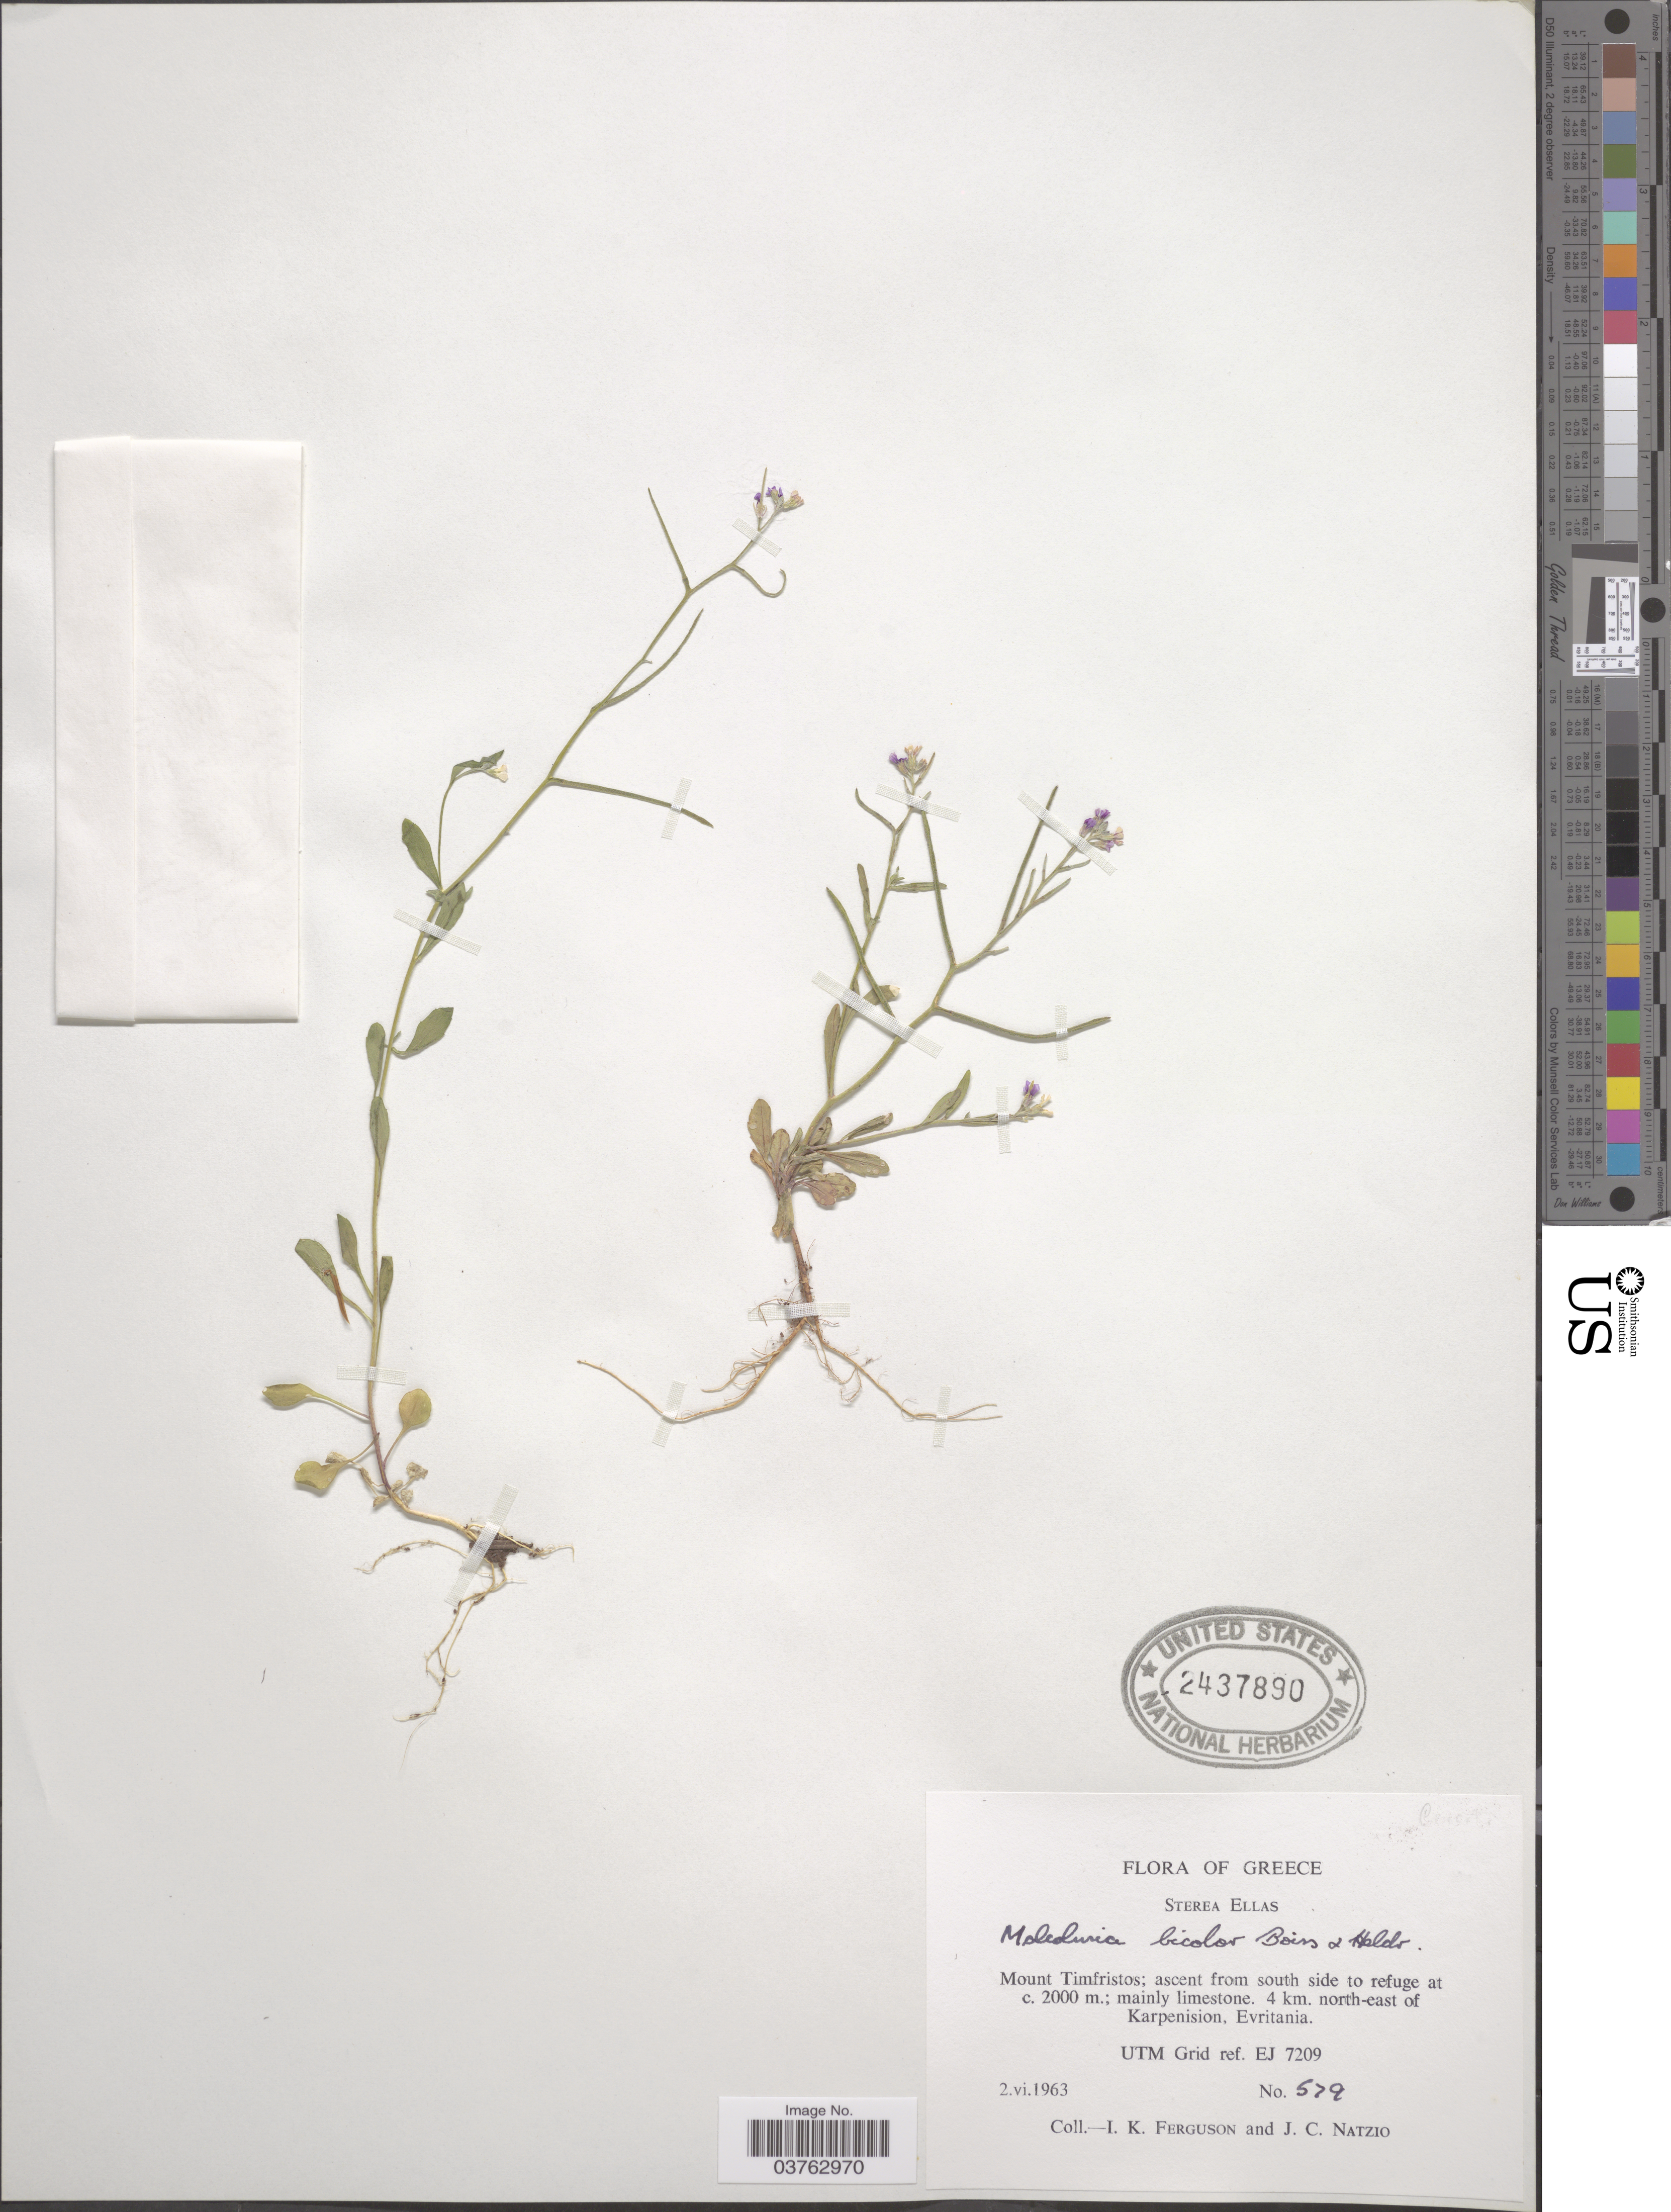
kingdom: Plantae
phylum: Tracheophyta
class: Magnoliopsida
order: Brassicales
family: Brassicaceae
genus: Malcolmia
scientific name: Malcolmia bicolor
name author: Boiss. & Heldr.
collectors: I. K. Ferguson & J. Natzio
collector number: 579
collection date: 1963-06-02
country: Greece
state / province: Central Greece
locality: Sterea Ellas. Mount Timfristos; ascent from south side to refuge. 4 km. north-east of Karpenision, Evritania. UTM Grid ref. EJ 7209.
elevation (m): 2000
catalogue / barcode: US 2437890